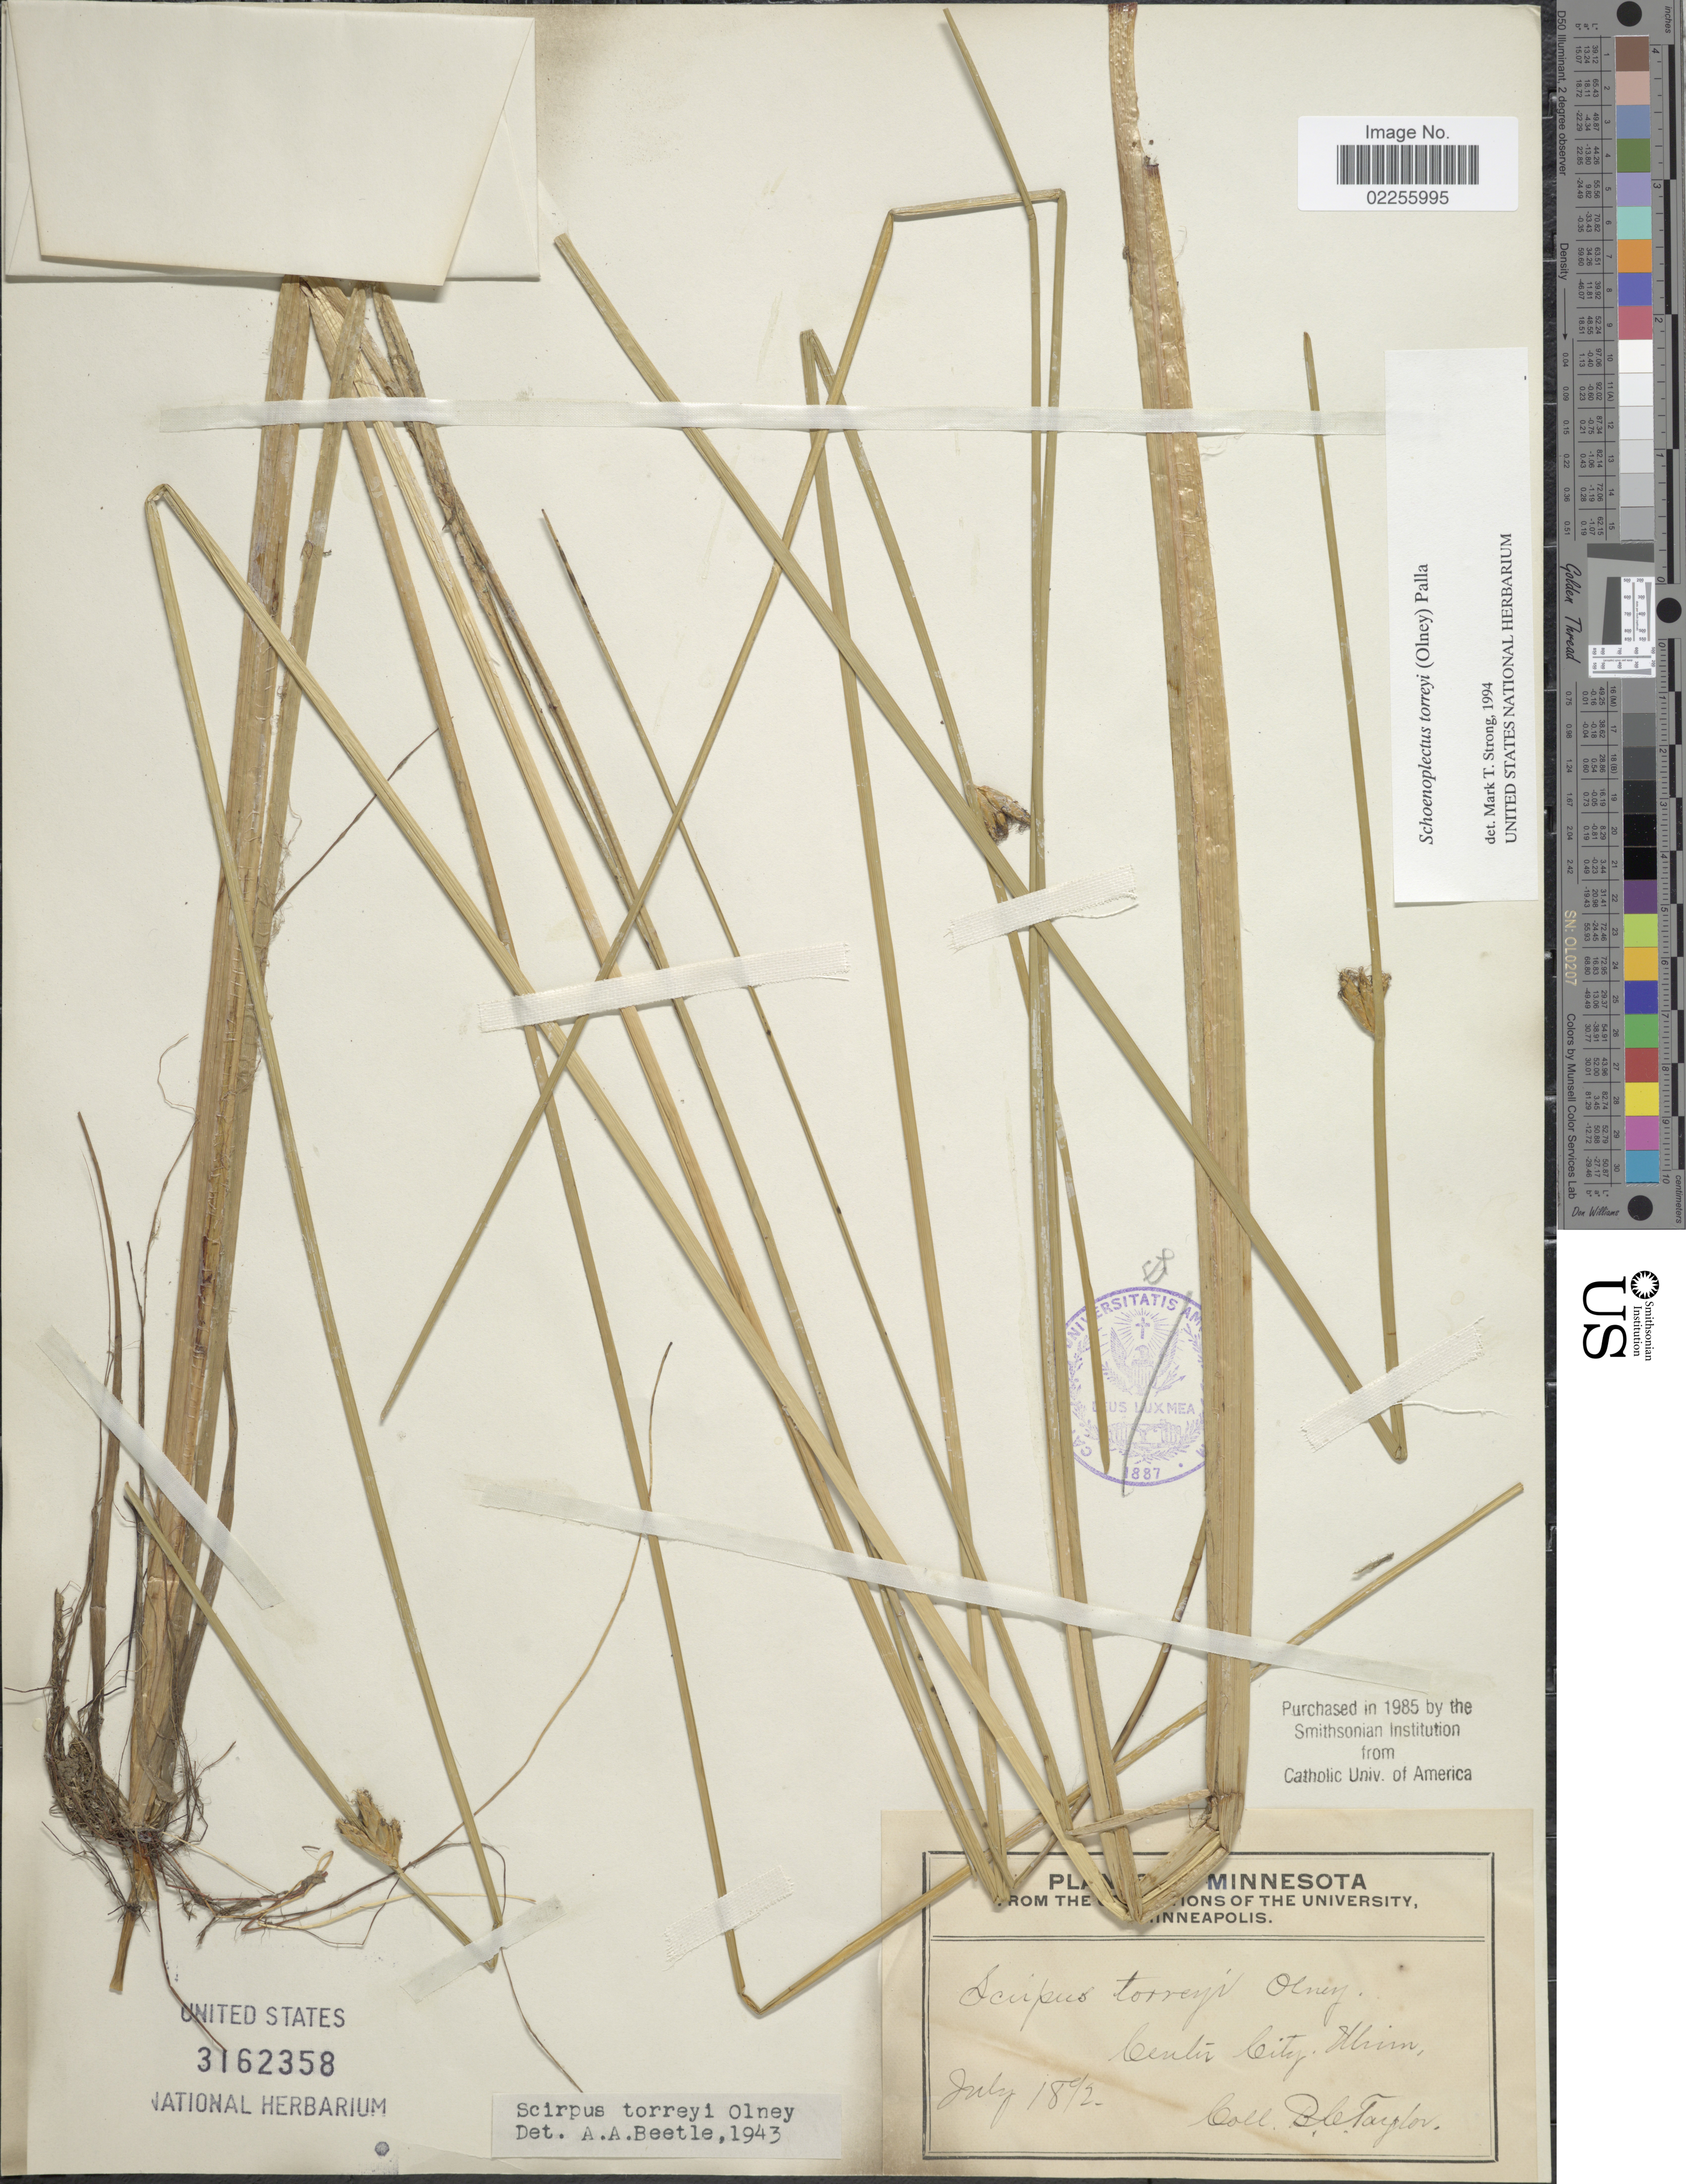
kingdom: Plantae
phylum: Tracheophyta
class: Liliopsida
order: Poales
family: Cyperaceae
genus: Schoenoplectus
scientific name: Schoenoplectus torreyi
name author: (Olney) Palla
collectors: B. C. Taylor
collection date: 1892-07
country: United States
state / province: Minnesota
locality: Center City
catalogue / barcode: US 3162358